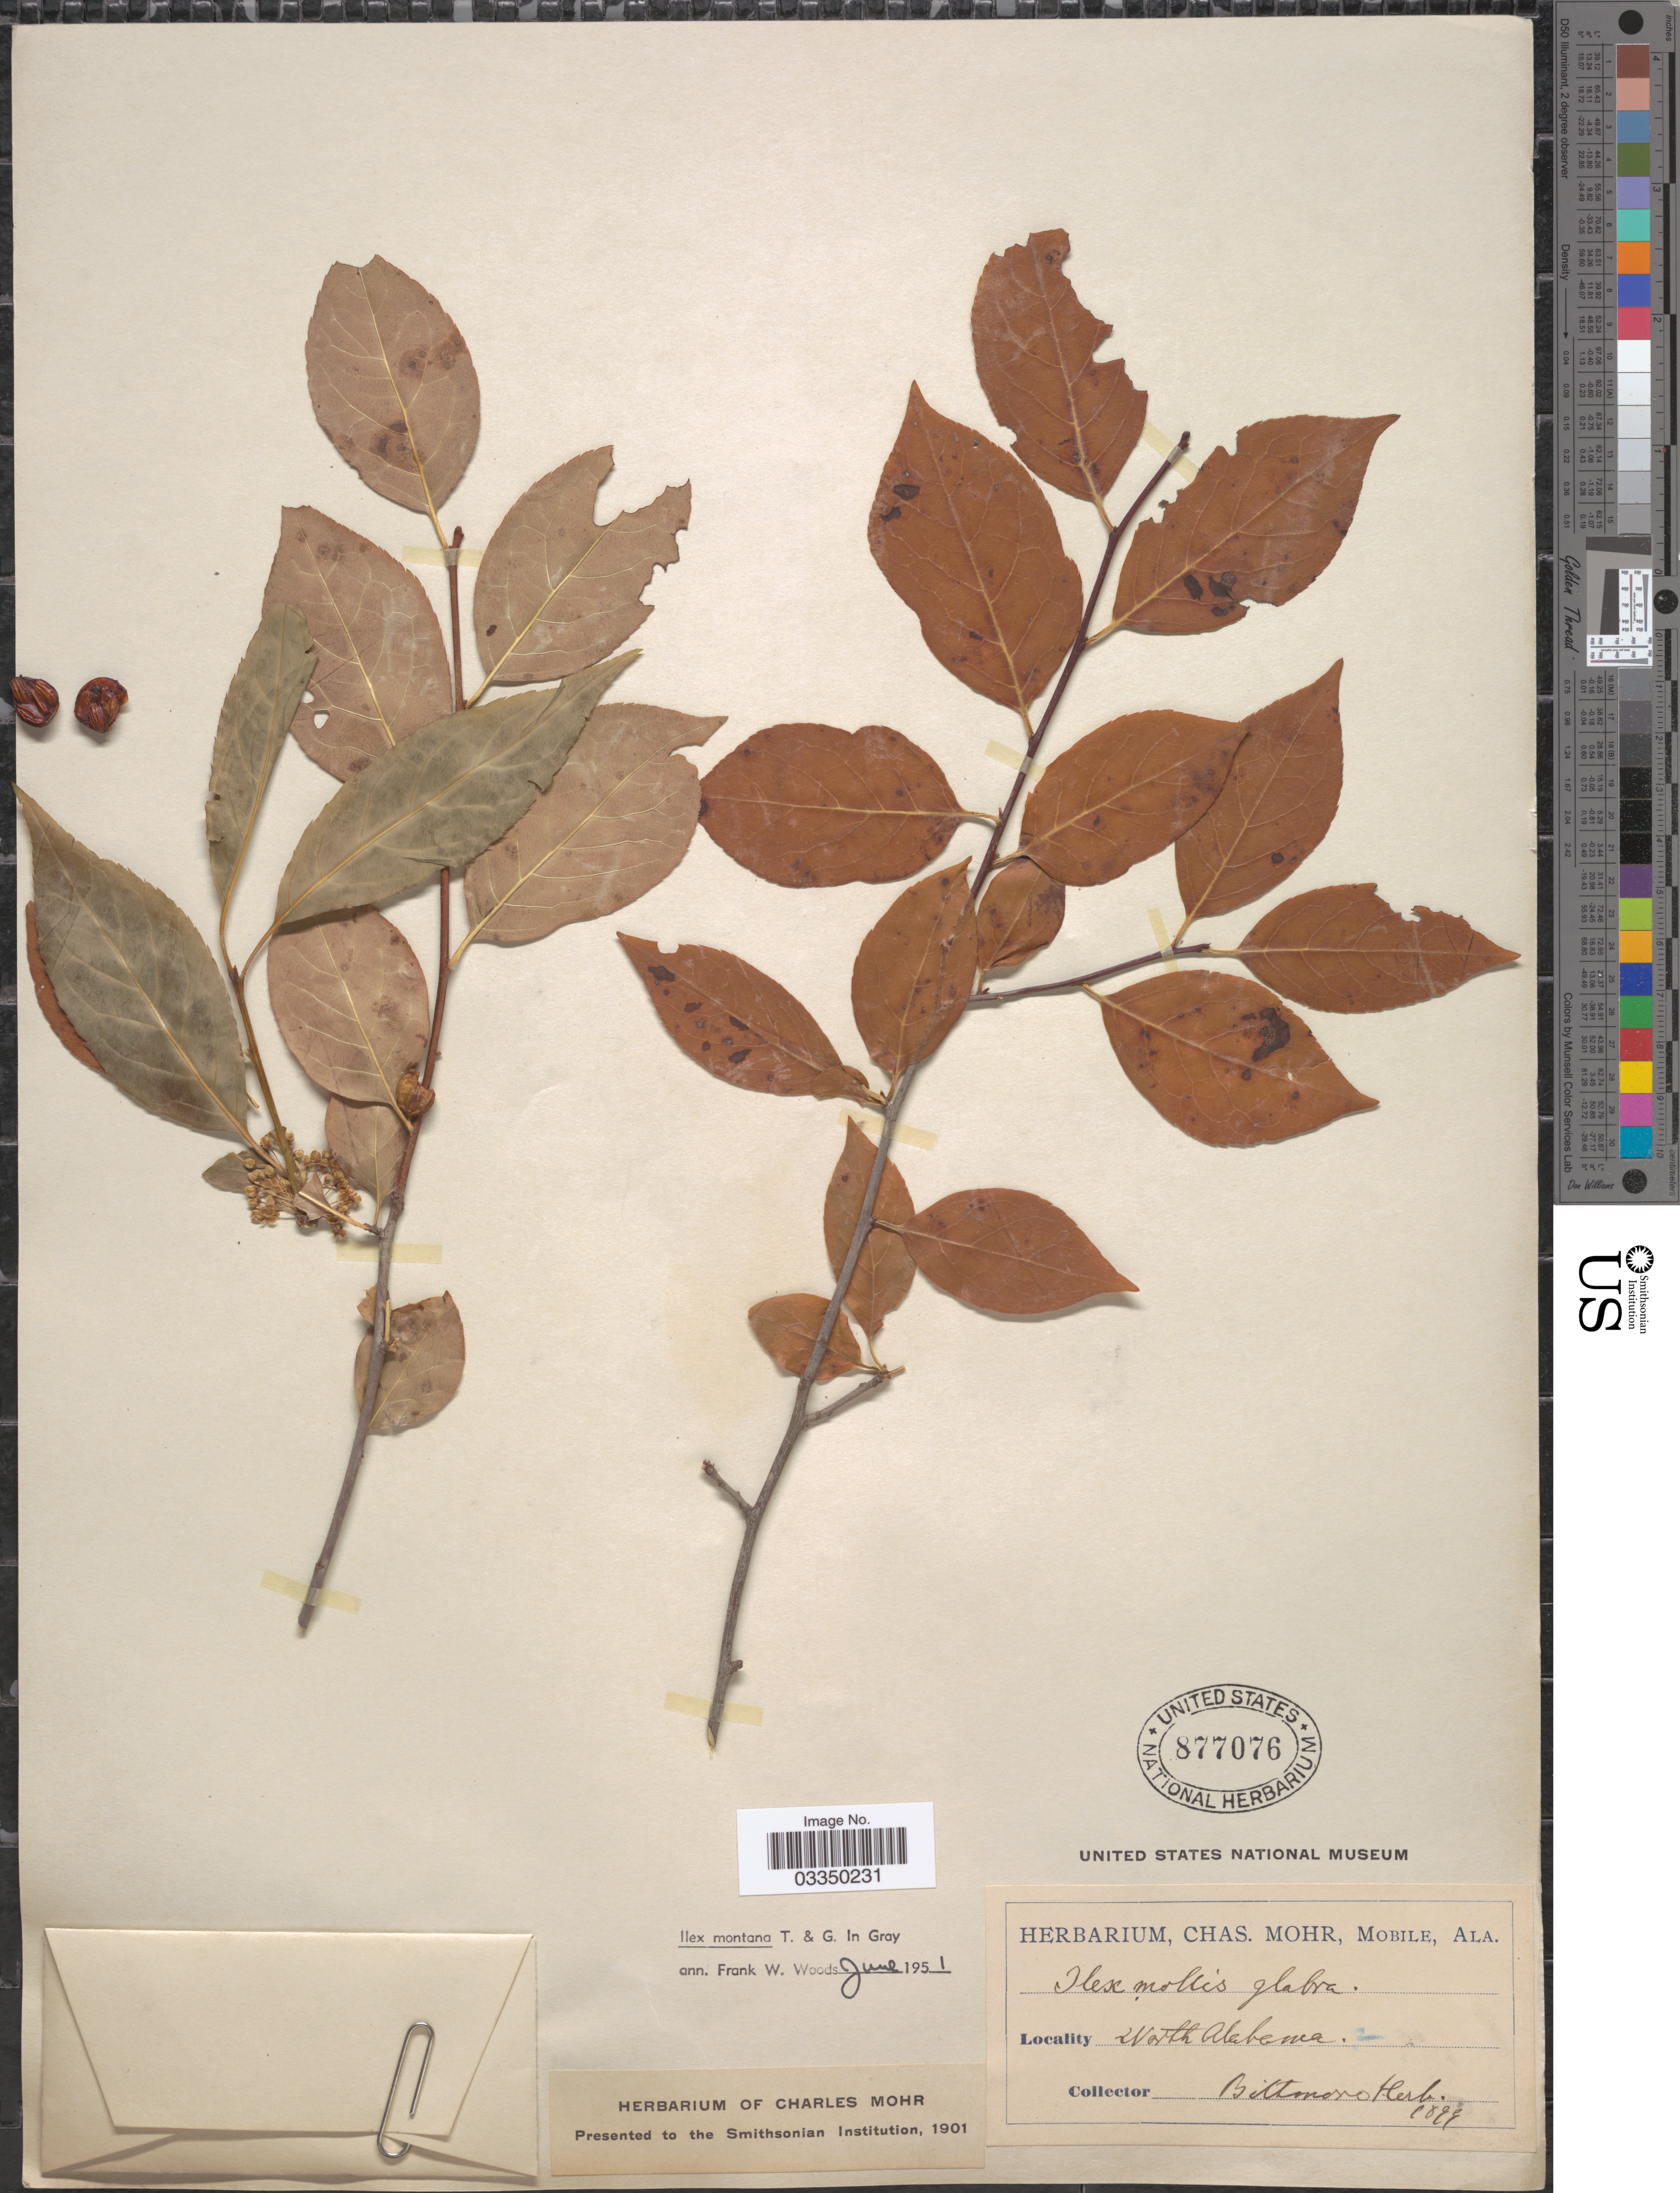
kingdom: Plantae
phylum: Tracheophyta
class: Magnoliopsida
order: Aquifoliales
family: Aquifoliaceae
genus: Ilex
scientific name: Ilex montana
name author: Torr. & A. Gray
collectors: ex herb. Biltmore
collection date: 1899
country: United States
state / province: Alabama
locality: North Alabama.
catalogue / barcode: US 877076